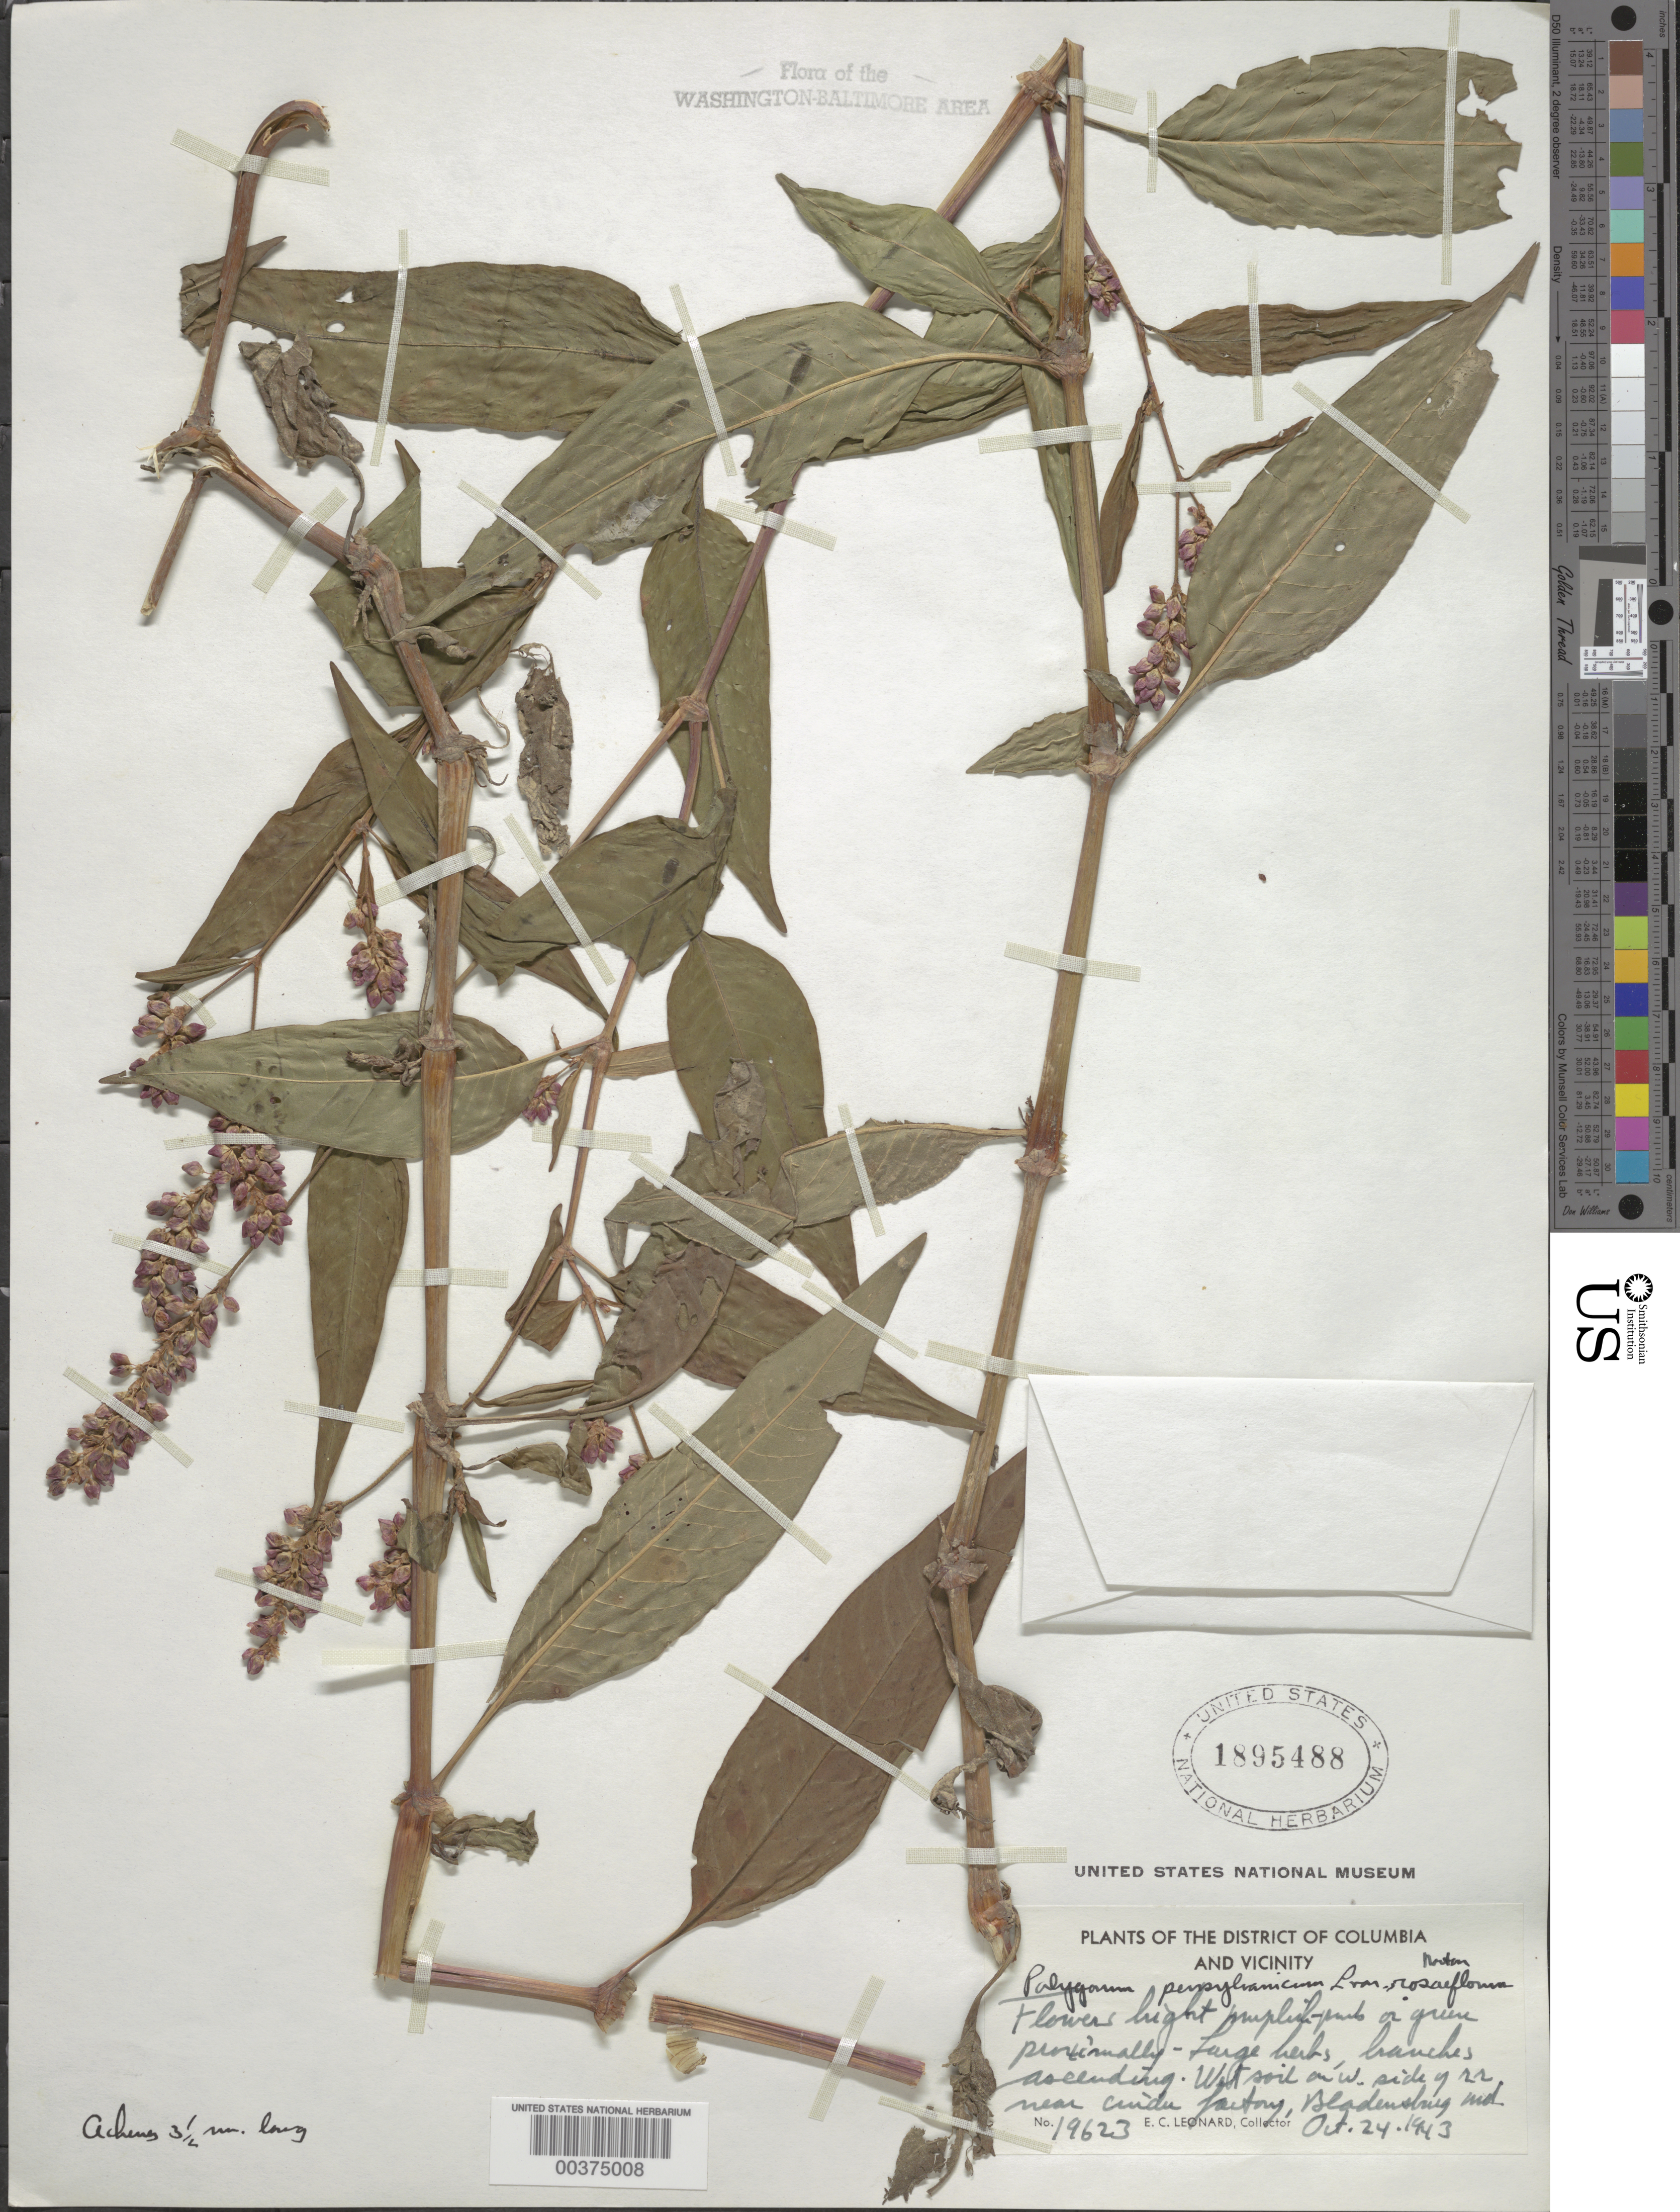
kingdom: Plantae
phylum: Tracheophyta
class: Magnoliopsida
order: Caryophyllales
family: Polygonaceae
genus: Persicaria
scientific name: Persicaria pensylvanica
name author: (L.) M. Gómez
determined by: Atha, D. E.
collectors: E. C. Leonard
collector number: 19623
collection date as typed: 24 Oct 1943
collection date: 1943-10-24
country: United States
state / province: Maryland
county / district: Prince George's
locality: Bladensburg, railroad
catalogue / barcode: US 1895488